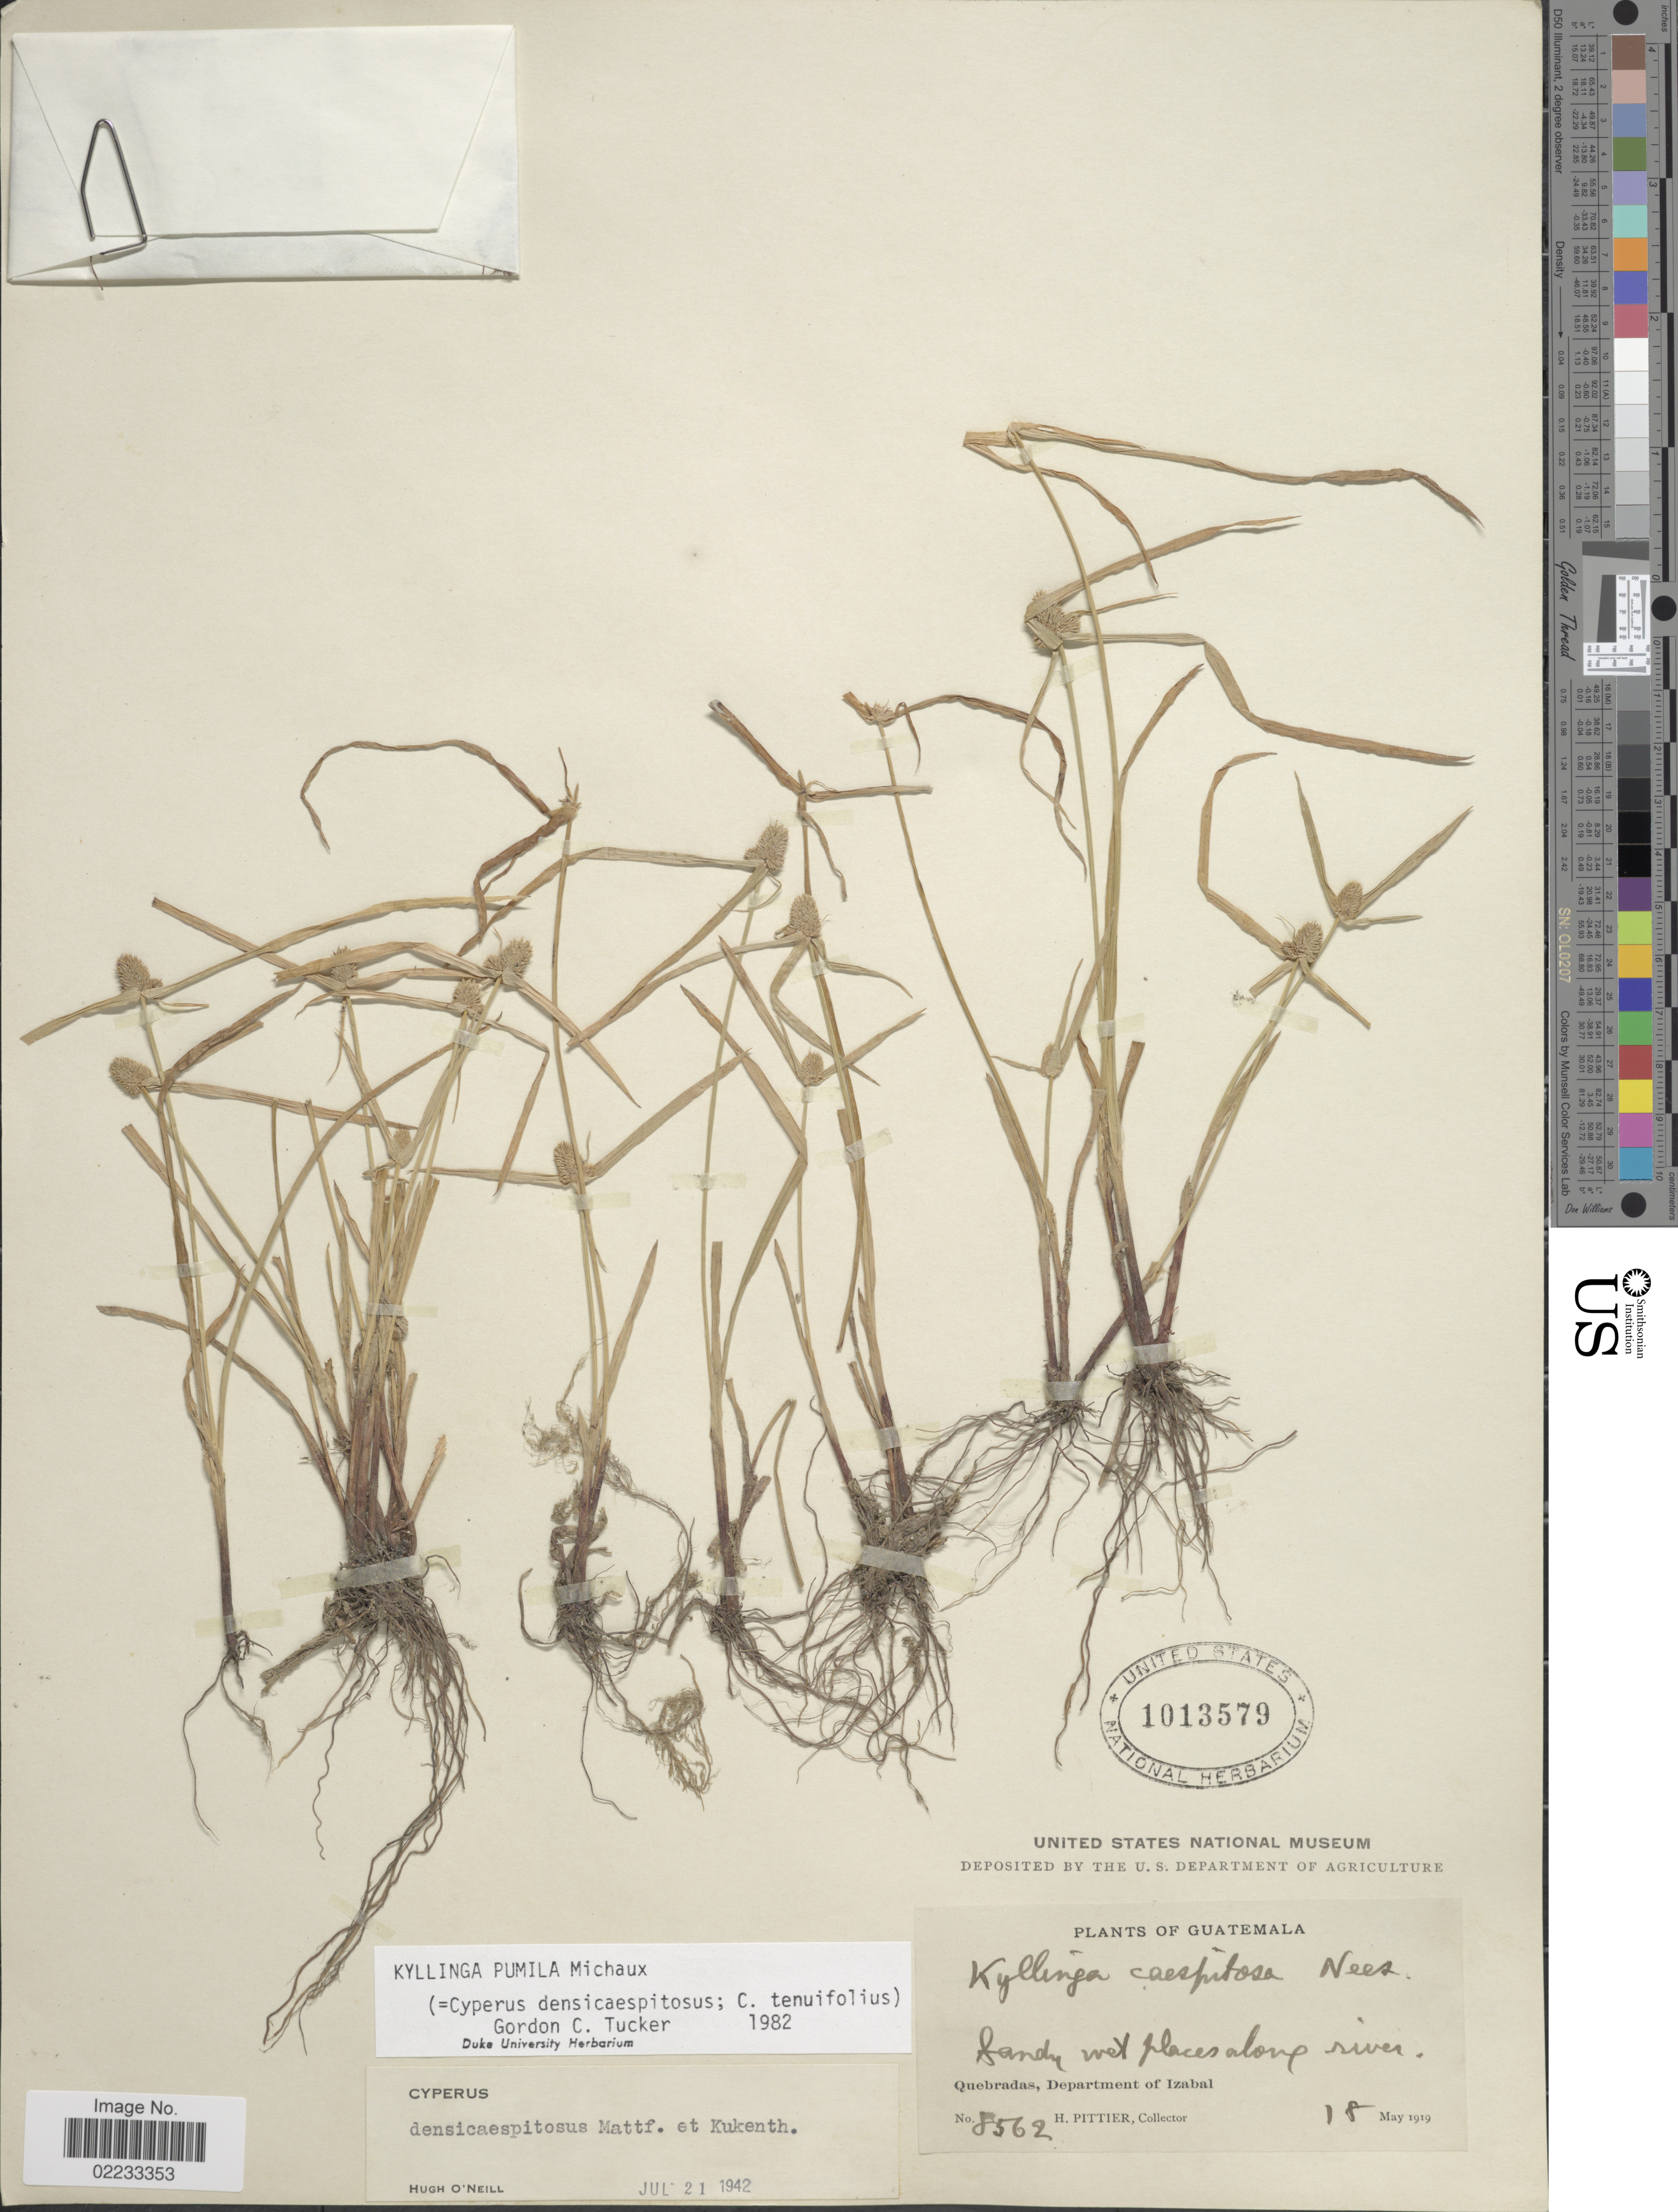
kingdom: Plantae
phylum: Tracheophyta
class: Liliopsida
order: Poales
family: Cyperaceae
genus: Cyperus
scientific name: Cyperus hortensis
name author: (Salzm. ex Steud.) Dorr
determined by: Strong, Mark T., (BOT), Smithsonian Institution - National Museum of Natural History (UNITED STATES)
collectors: H. F. Pittier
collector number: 8562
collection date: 1919-05-18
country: Guatemala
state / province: Izabal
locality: Sandy wet places along river, Quebradas.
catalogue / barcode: US 1013579